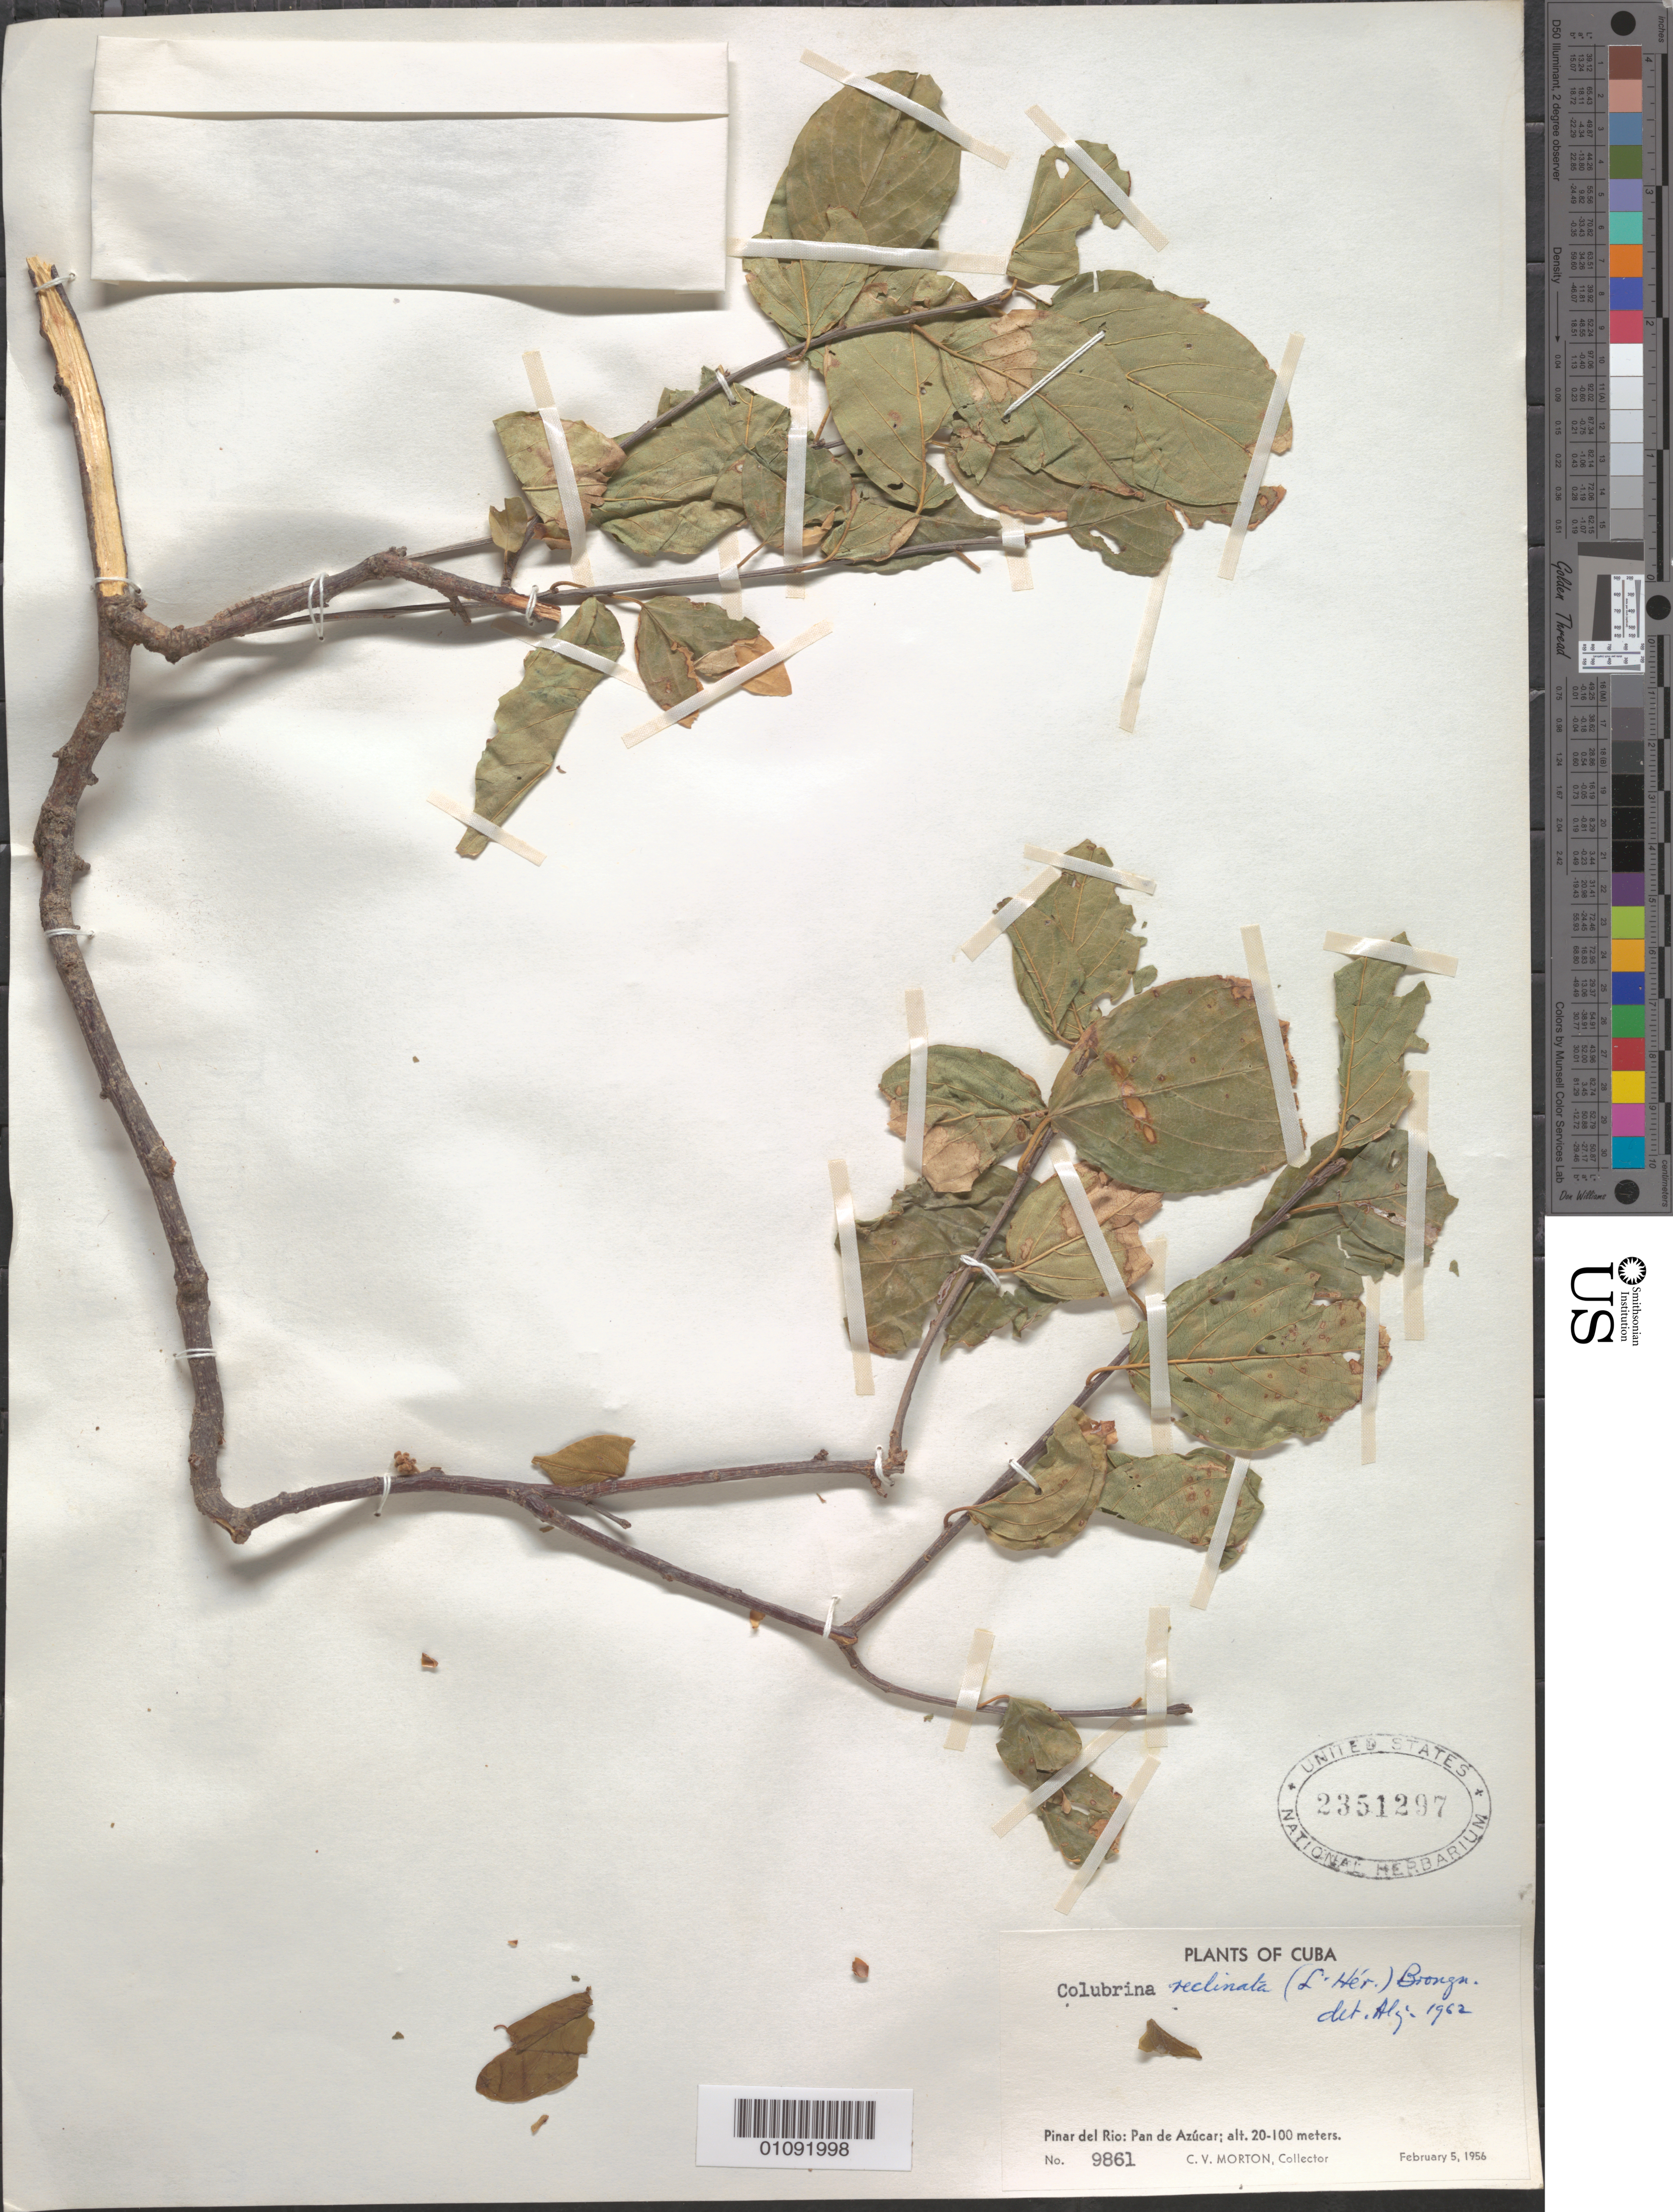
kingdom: Plantae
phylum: Tracheophyta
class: Magnoliopsida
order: Rosales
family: Rhamnaceae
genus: Colubrina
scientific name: Colubrina elliptica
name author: (Sw.) Brizicky & W.L. Stern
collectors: C. V. Morton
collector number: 9861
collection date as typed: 05 Feb 1956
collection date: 1956-02-05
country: Cuba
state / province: Pinar del Rio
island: Cuba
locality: Pinar Del Rio: Pan de Azúcar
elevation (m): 20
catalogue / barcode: US 2351297